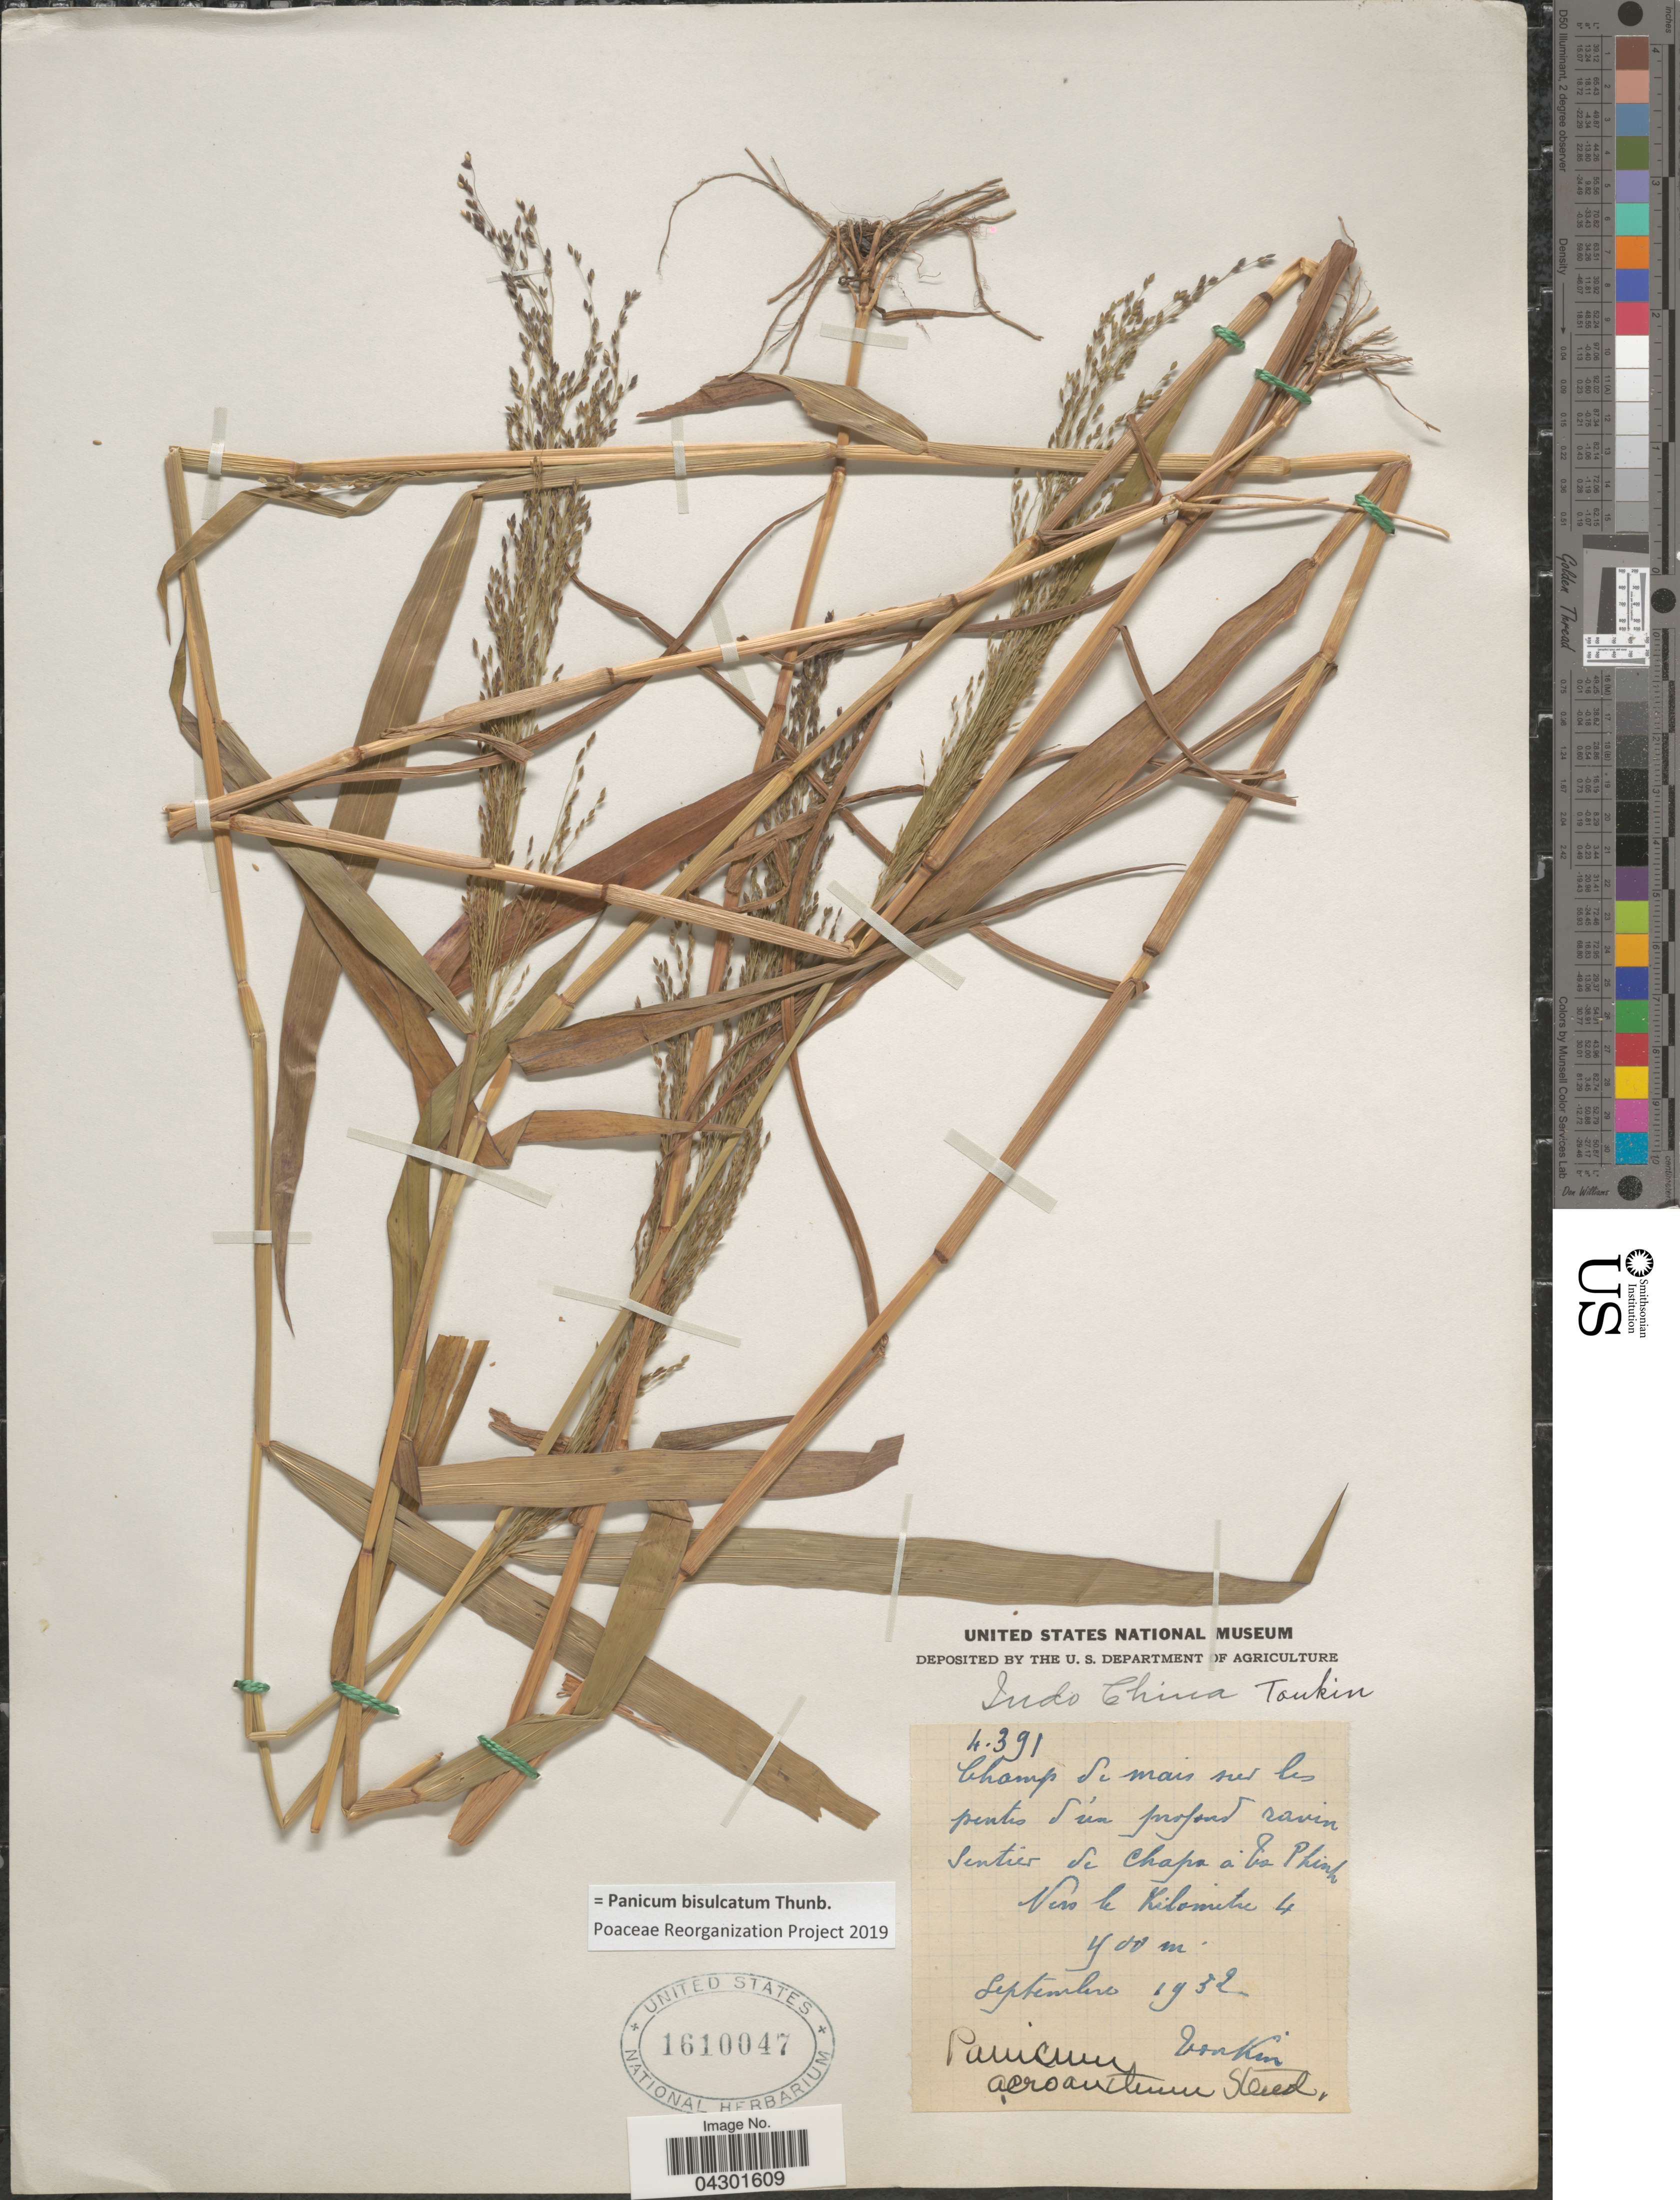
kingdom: Plantae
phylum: Tracheophyta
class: Liliopsida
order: Poales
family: Poaceae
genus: Panicum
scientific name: Panicum bisulcatum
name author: Thunb.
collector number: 4391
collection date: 1932-09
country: Vietnam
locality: Champ de mais sur les pentes d'un profund ravin sentier de chapa a la Phinh. Vers le kilometre 4. Tonkin.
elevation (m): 400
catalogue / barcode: US 1610047